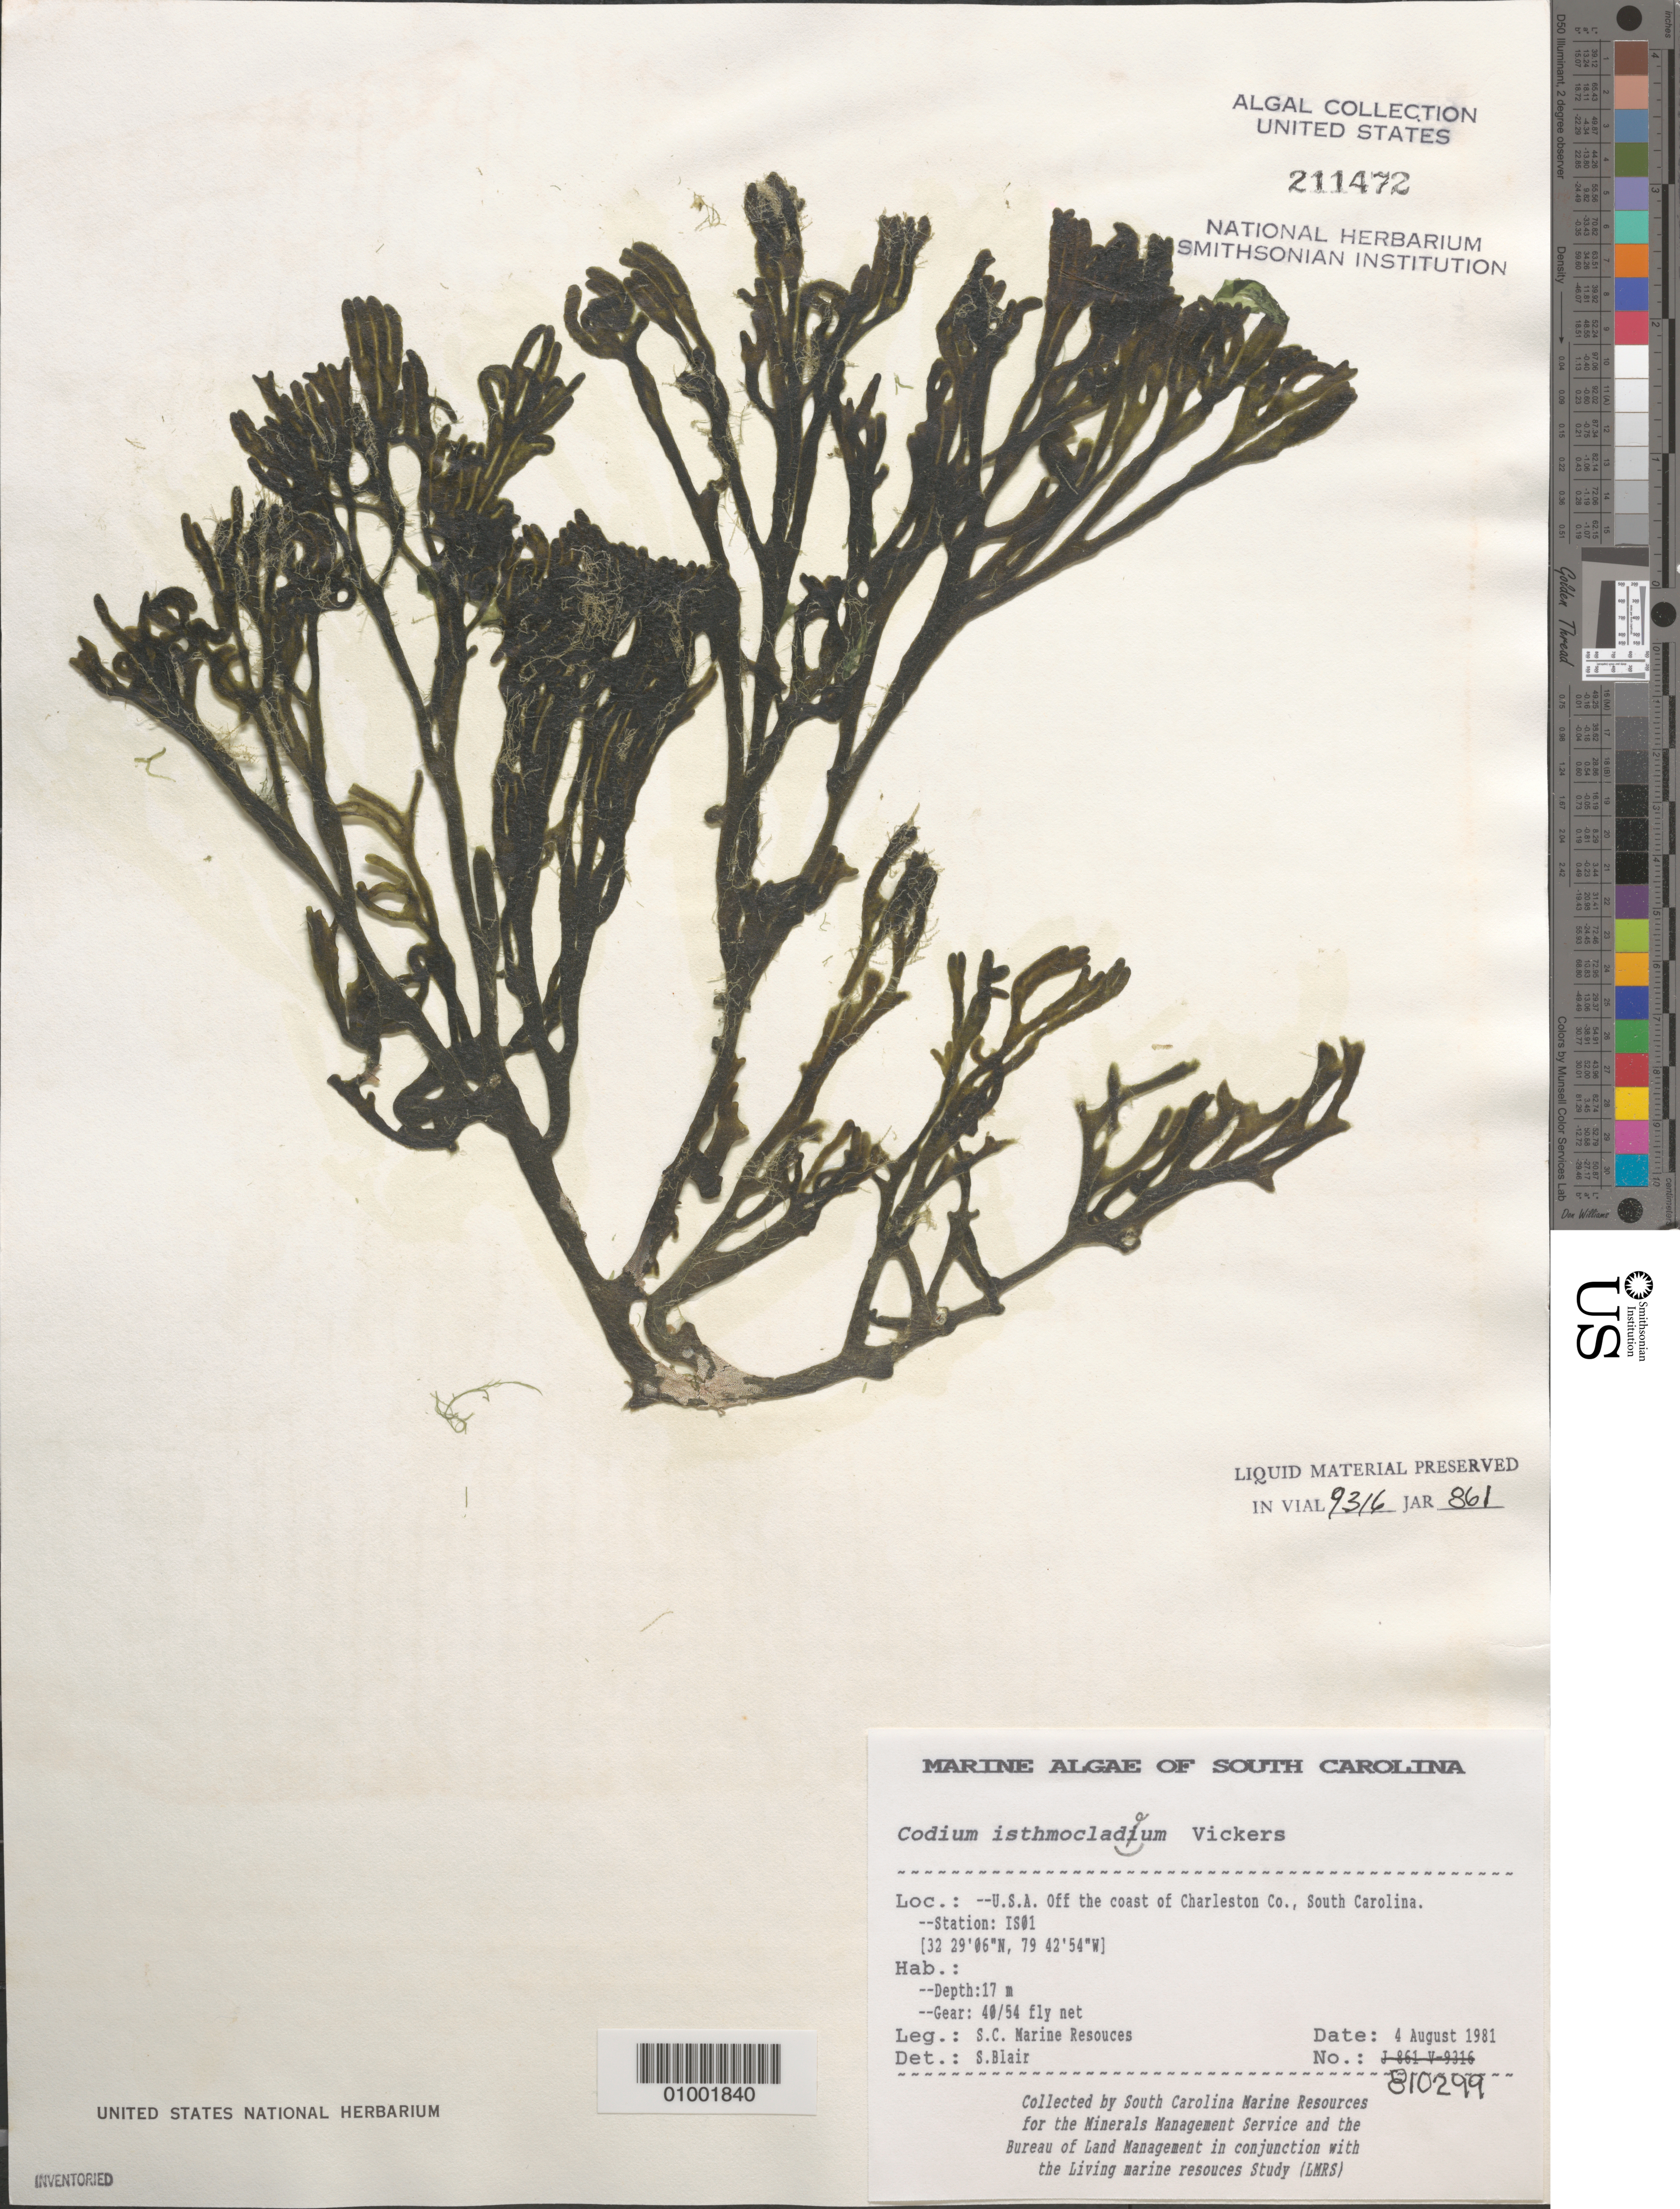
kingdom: Plantae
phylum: Chlorophyta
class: Ulvophyceae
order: Bryopsidales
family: Codiaceae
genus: Codium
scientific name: Codium isthmocladum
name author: Vickers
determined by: Blair, S. M.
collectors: South Carolina Marine Resources for BLM/MMS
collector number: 810299 (Station IS01)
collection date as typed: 04 Aug 1981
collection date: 1981-08-04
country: United States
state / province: South Carolina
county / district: Charleston County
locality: Off coast of Charleston County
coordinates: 32 29'06"N, 79 42'54"W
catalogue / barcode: US 211472